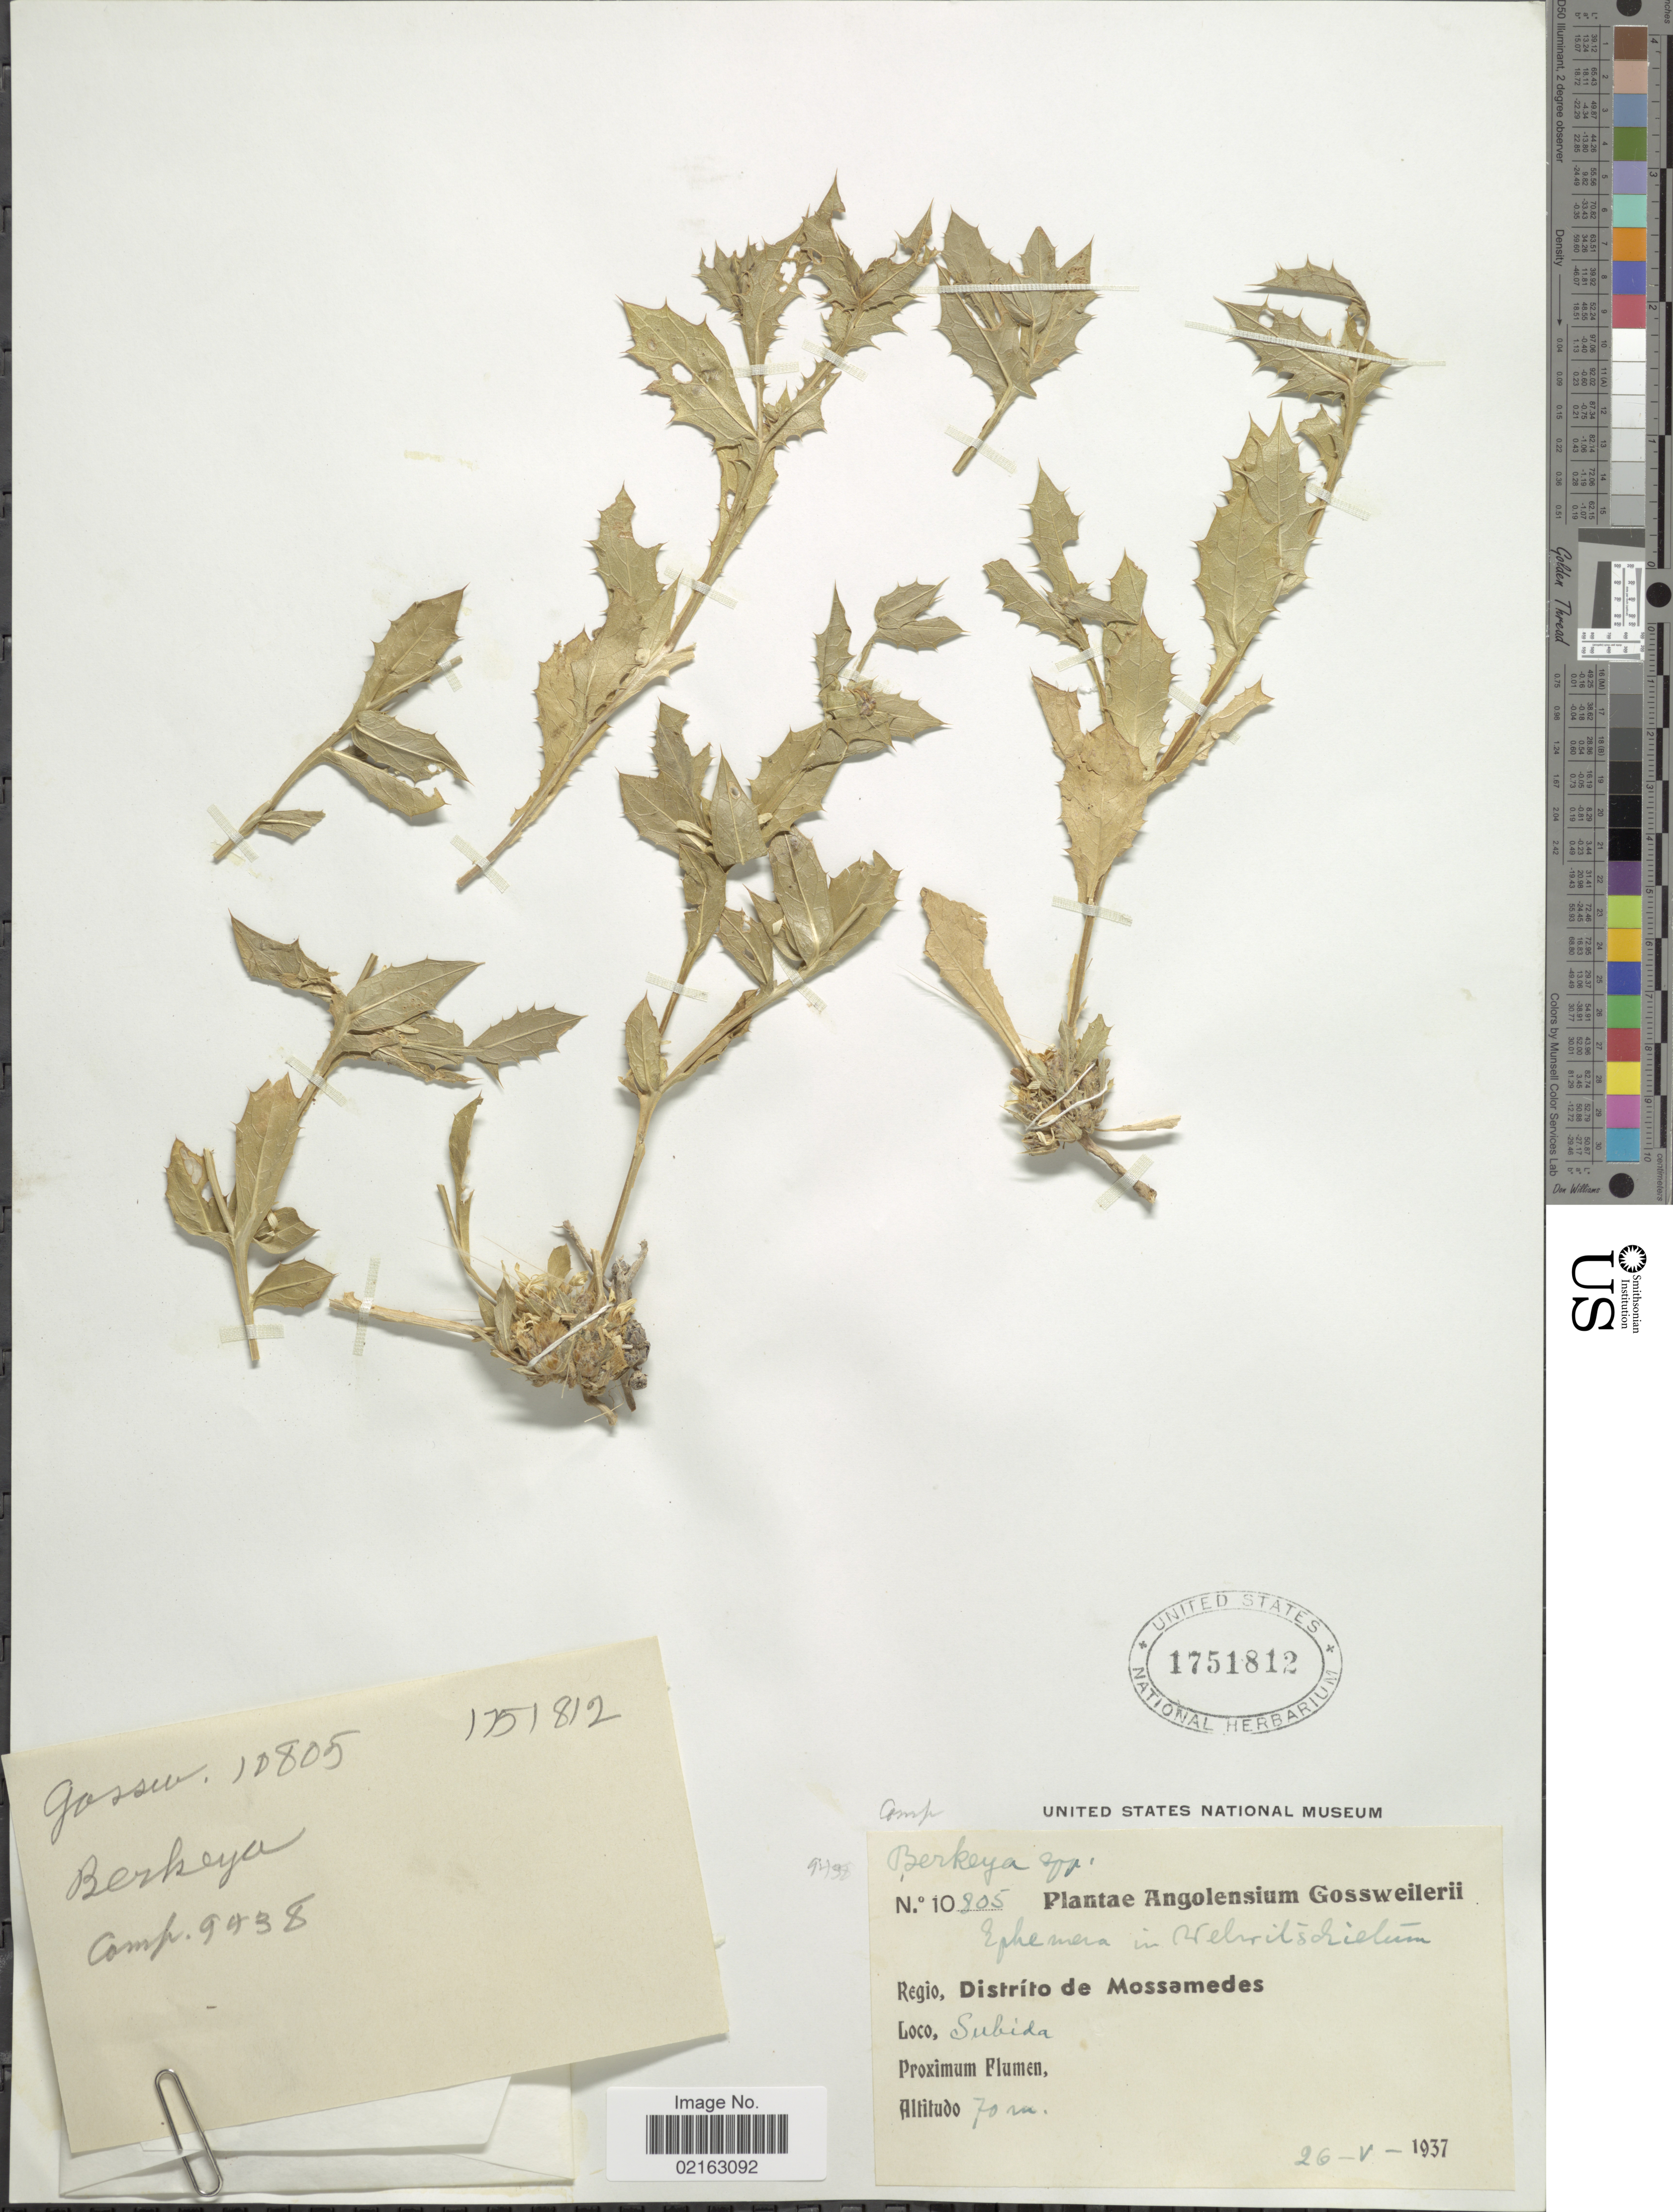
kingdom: Plantae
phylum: Tracheophyta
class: Magnoliopsida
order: Asterales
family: Asteraceae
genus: Berkheya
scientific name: Berkheya sp.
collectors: -. Gossweiler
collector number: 10805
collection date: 1937-05-26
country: Angola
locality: Distrito de Mossamedes. Subida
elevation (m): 70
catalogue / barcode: US 1751812